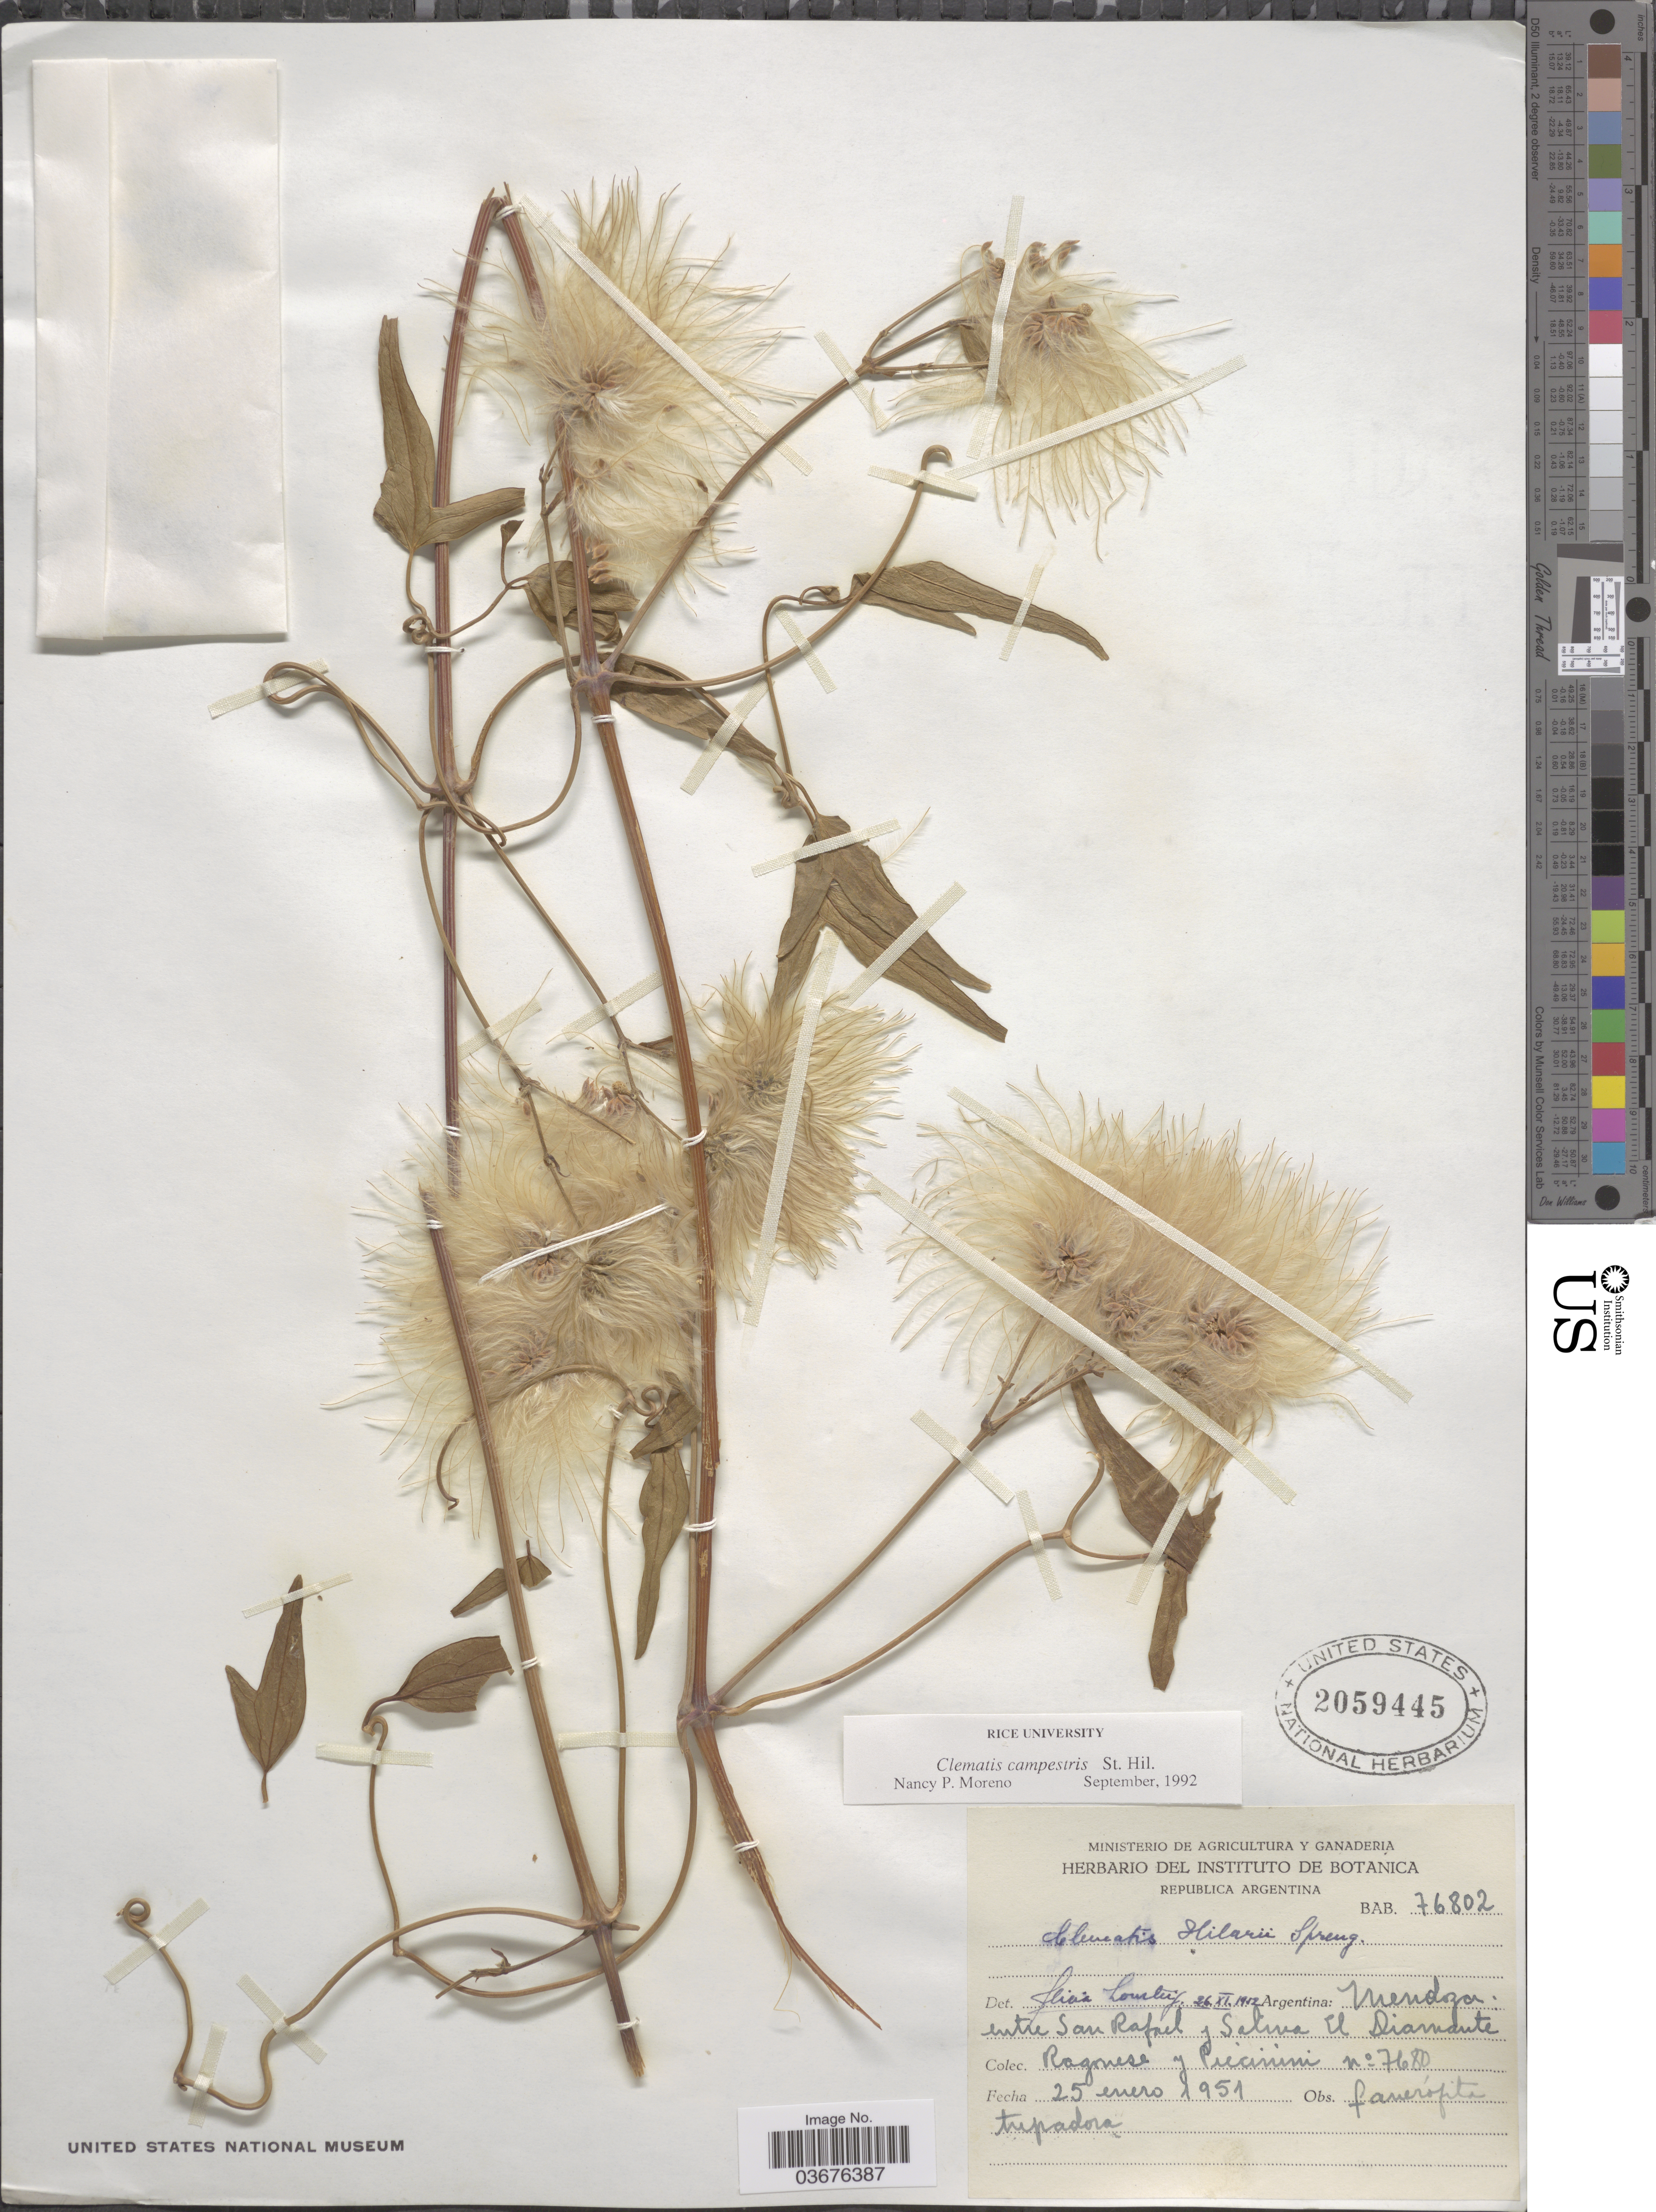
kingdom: Plantae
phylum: Tracheophyta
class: Magnoliopsida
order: Ranunculales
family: Ranunculaceae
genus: Clematis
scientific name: Clematis campestris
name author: A. St.-Hil.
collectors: Ragonese, -- & Piccinini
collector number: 7680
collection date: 1951-01-25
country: Argentina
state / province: Mendoza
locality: Entre San Rafael y Saliva El Diamante.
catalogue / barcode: US 2059445